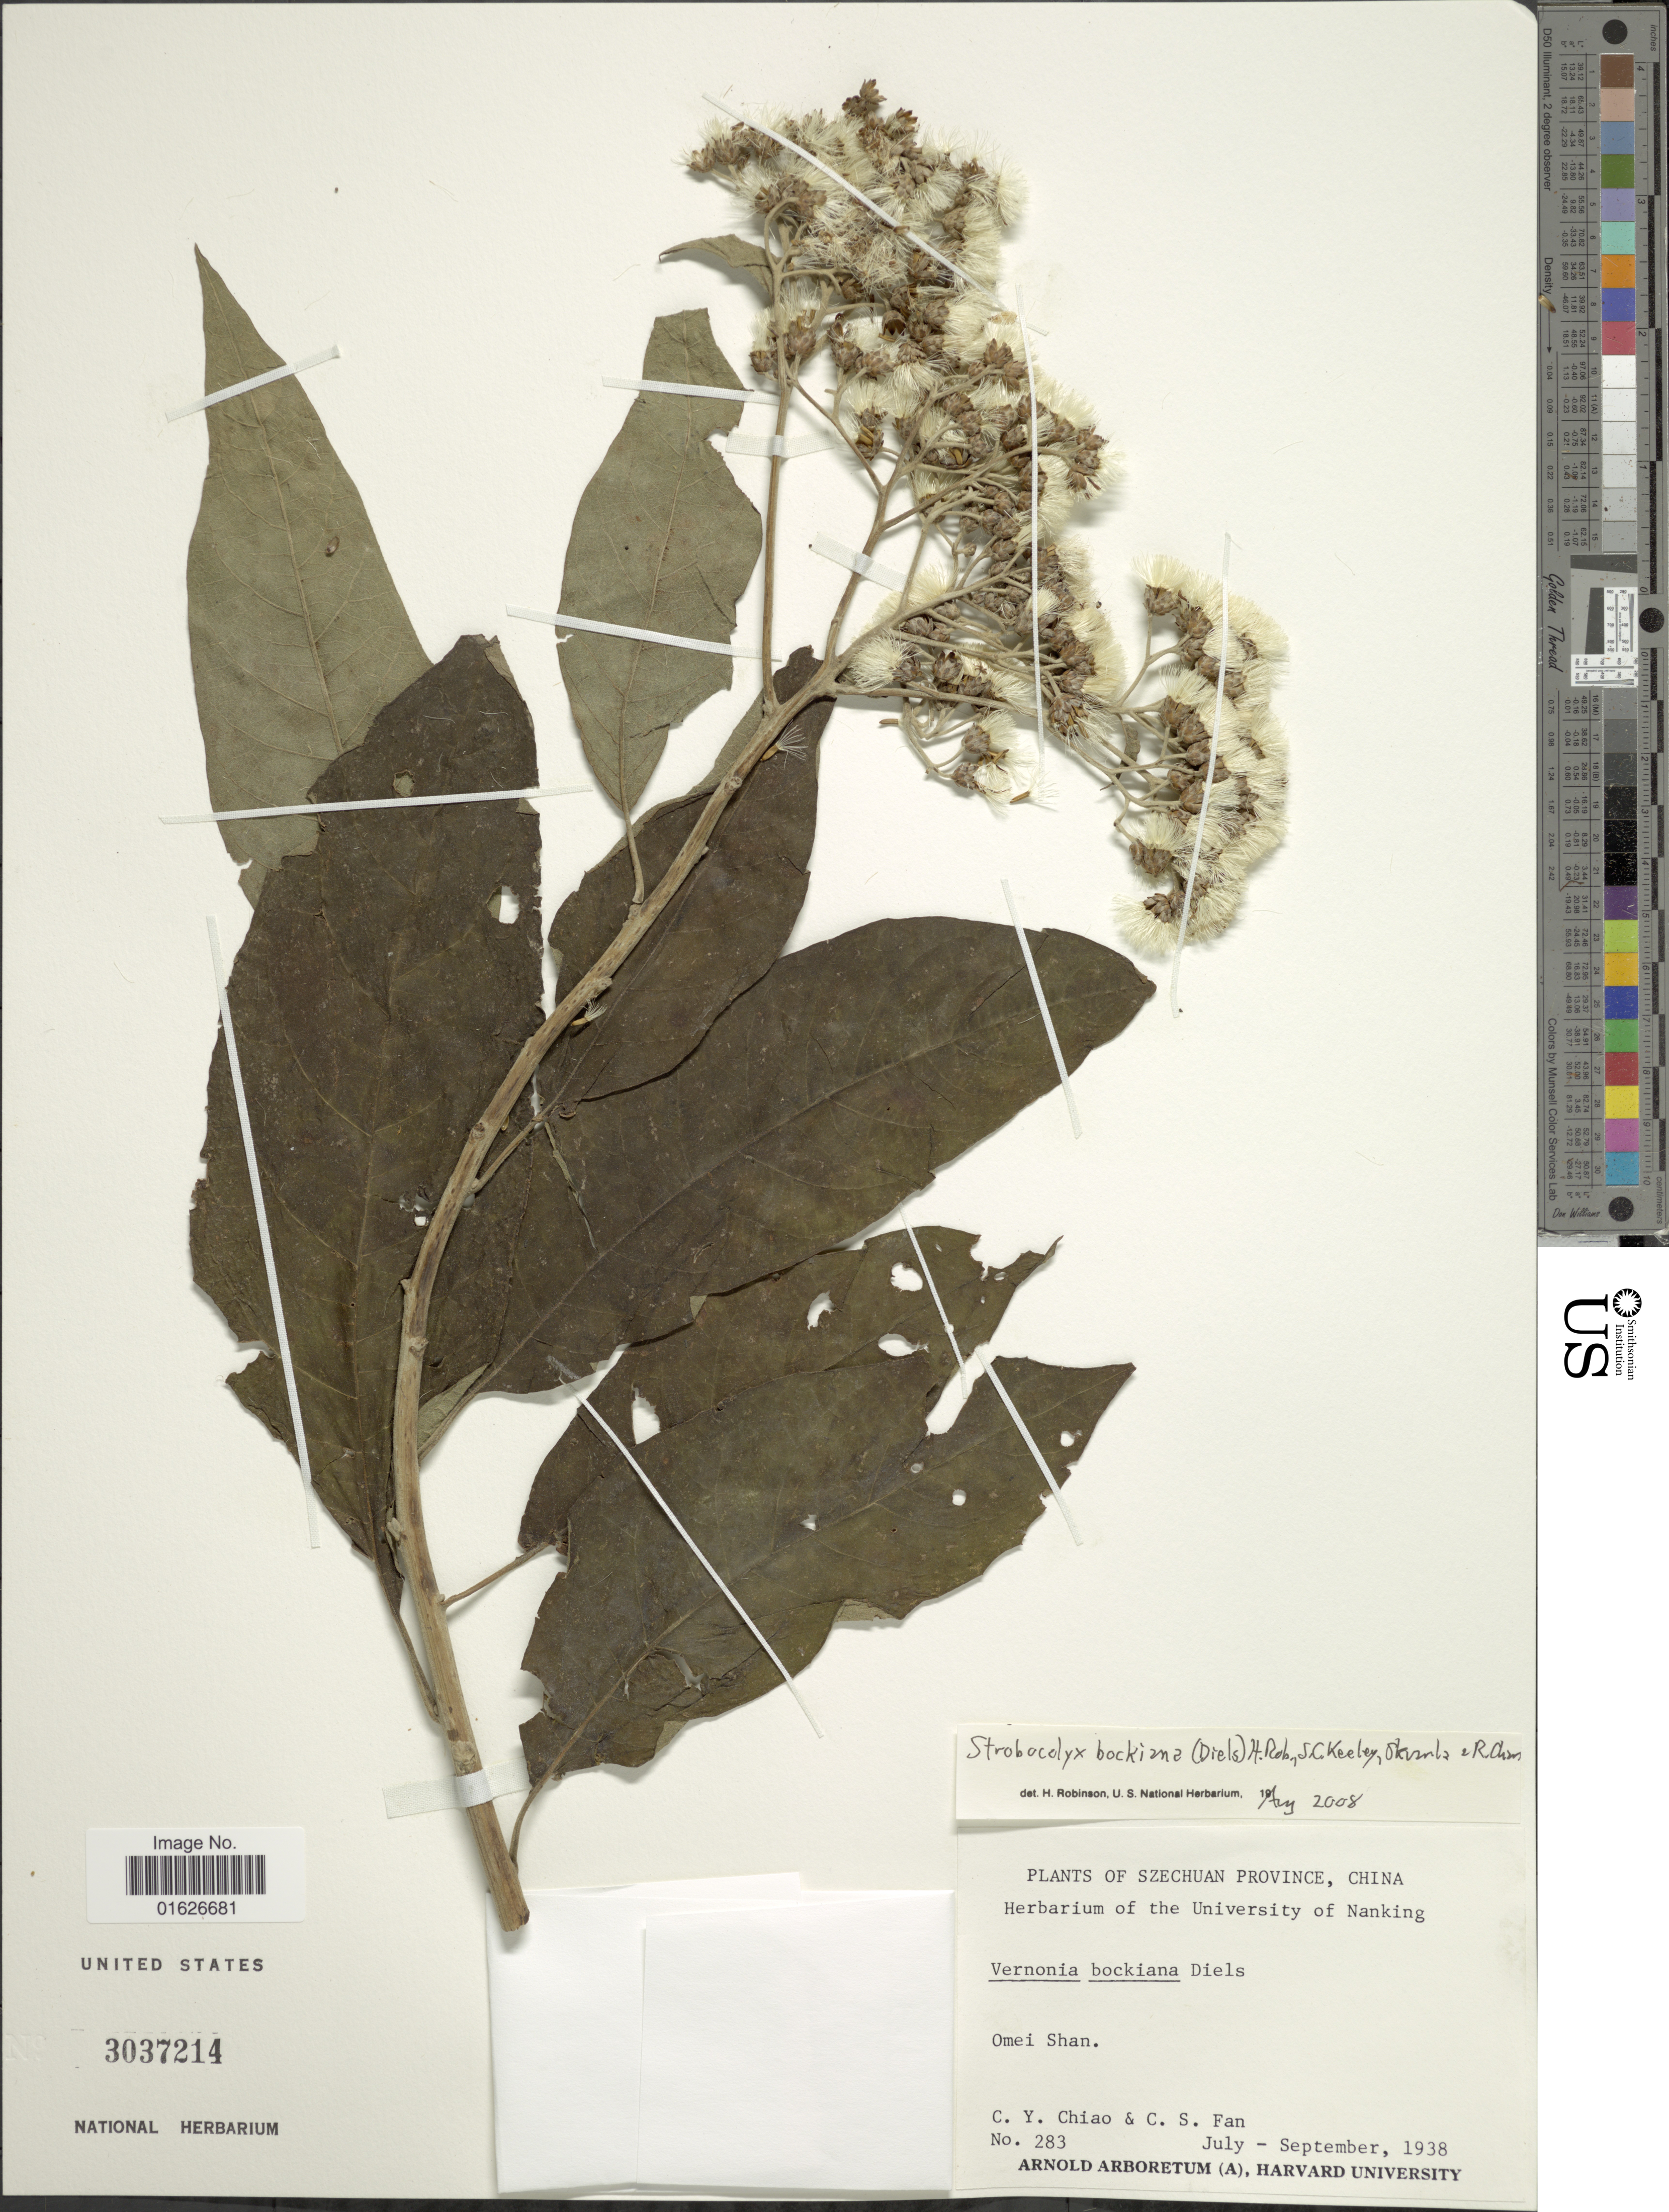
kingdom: Plantae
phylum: Tracheophyta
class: Magnoliopsida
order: Asterales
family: Asteraceae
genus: Strobocalyx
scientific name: Strobocalyx bockiana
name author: (Diels) H. Rob.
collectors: C. Y. Chiao & C. S. Fan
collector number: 283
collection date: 1938-07/1938-09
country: China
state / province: Sichuan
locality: Szechuan Province, Omei Shan.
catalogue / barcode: US 3037214